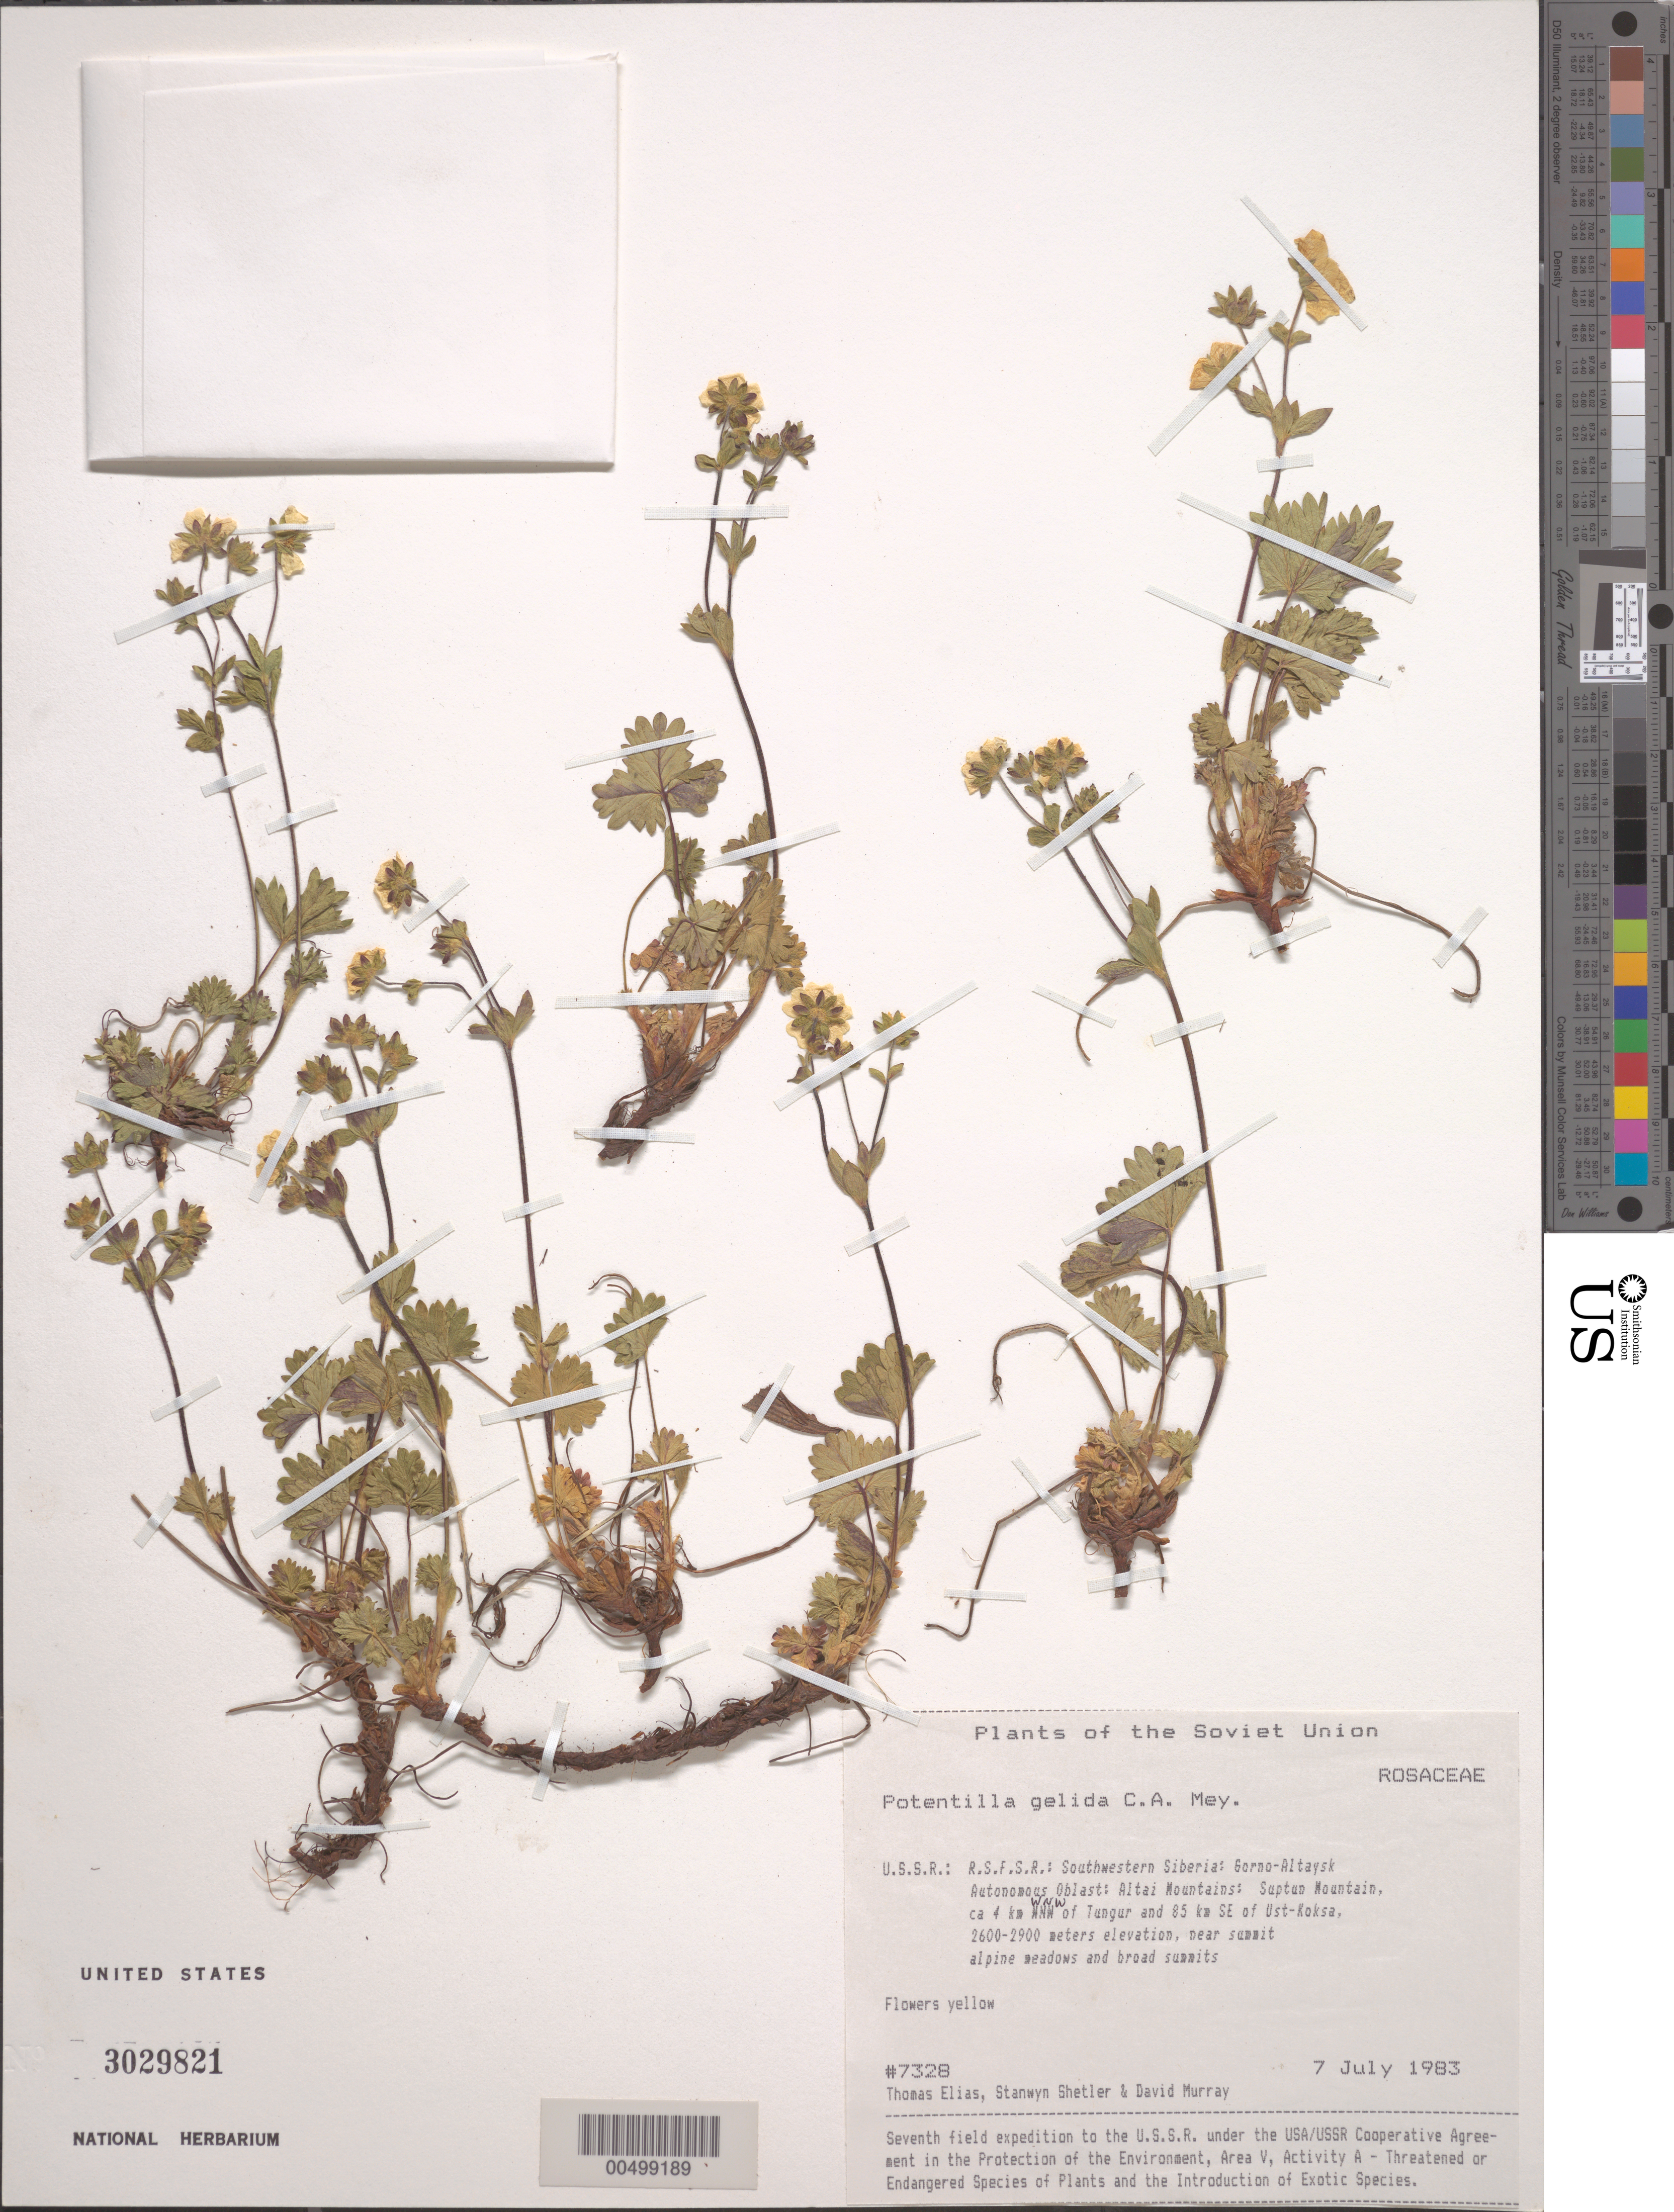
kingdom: Plantae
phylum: Tracheophyta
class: Magnoliopsida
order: Rosales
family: Rosaceae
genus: Potentilla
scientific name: Potentilla gelida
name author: C.A. Mey.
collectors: T. Elias, S. Shetler & D. F. Murray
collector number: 7328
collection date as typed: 07 Jul 1983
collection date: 1983-07-07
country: Russian Federation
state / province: Altai Republic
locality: Altai Mountains, Suptun Mountain, ca. 4 km WNW of Tungur and 85 km SE of Ust-Koksa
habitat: near summit; alpine meadows and broad summits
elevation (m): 2600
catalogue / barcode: US 3029821